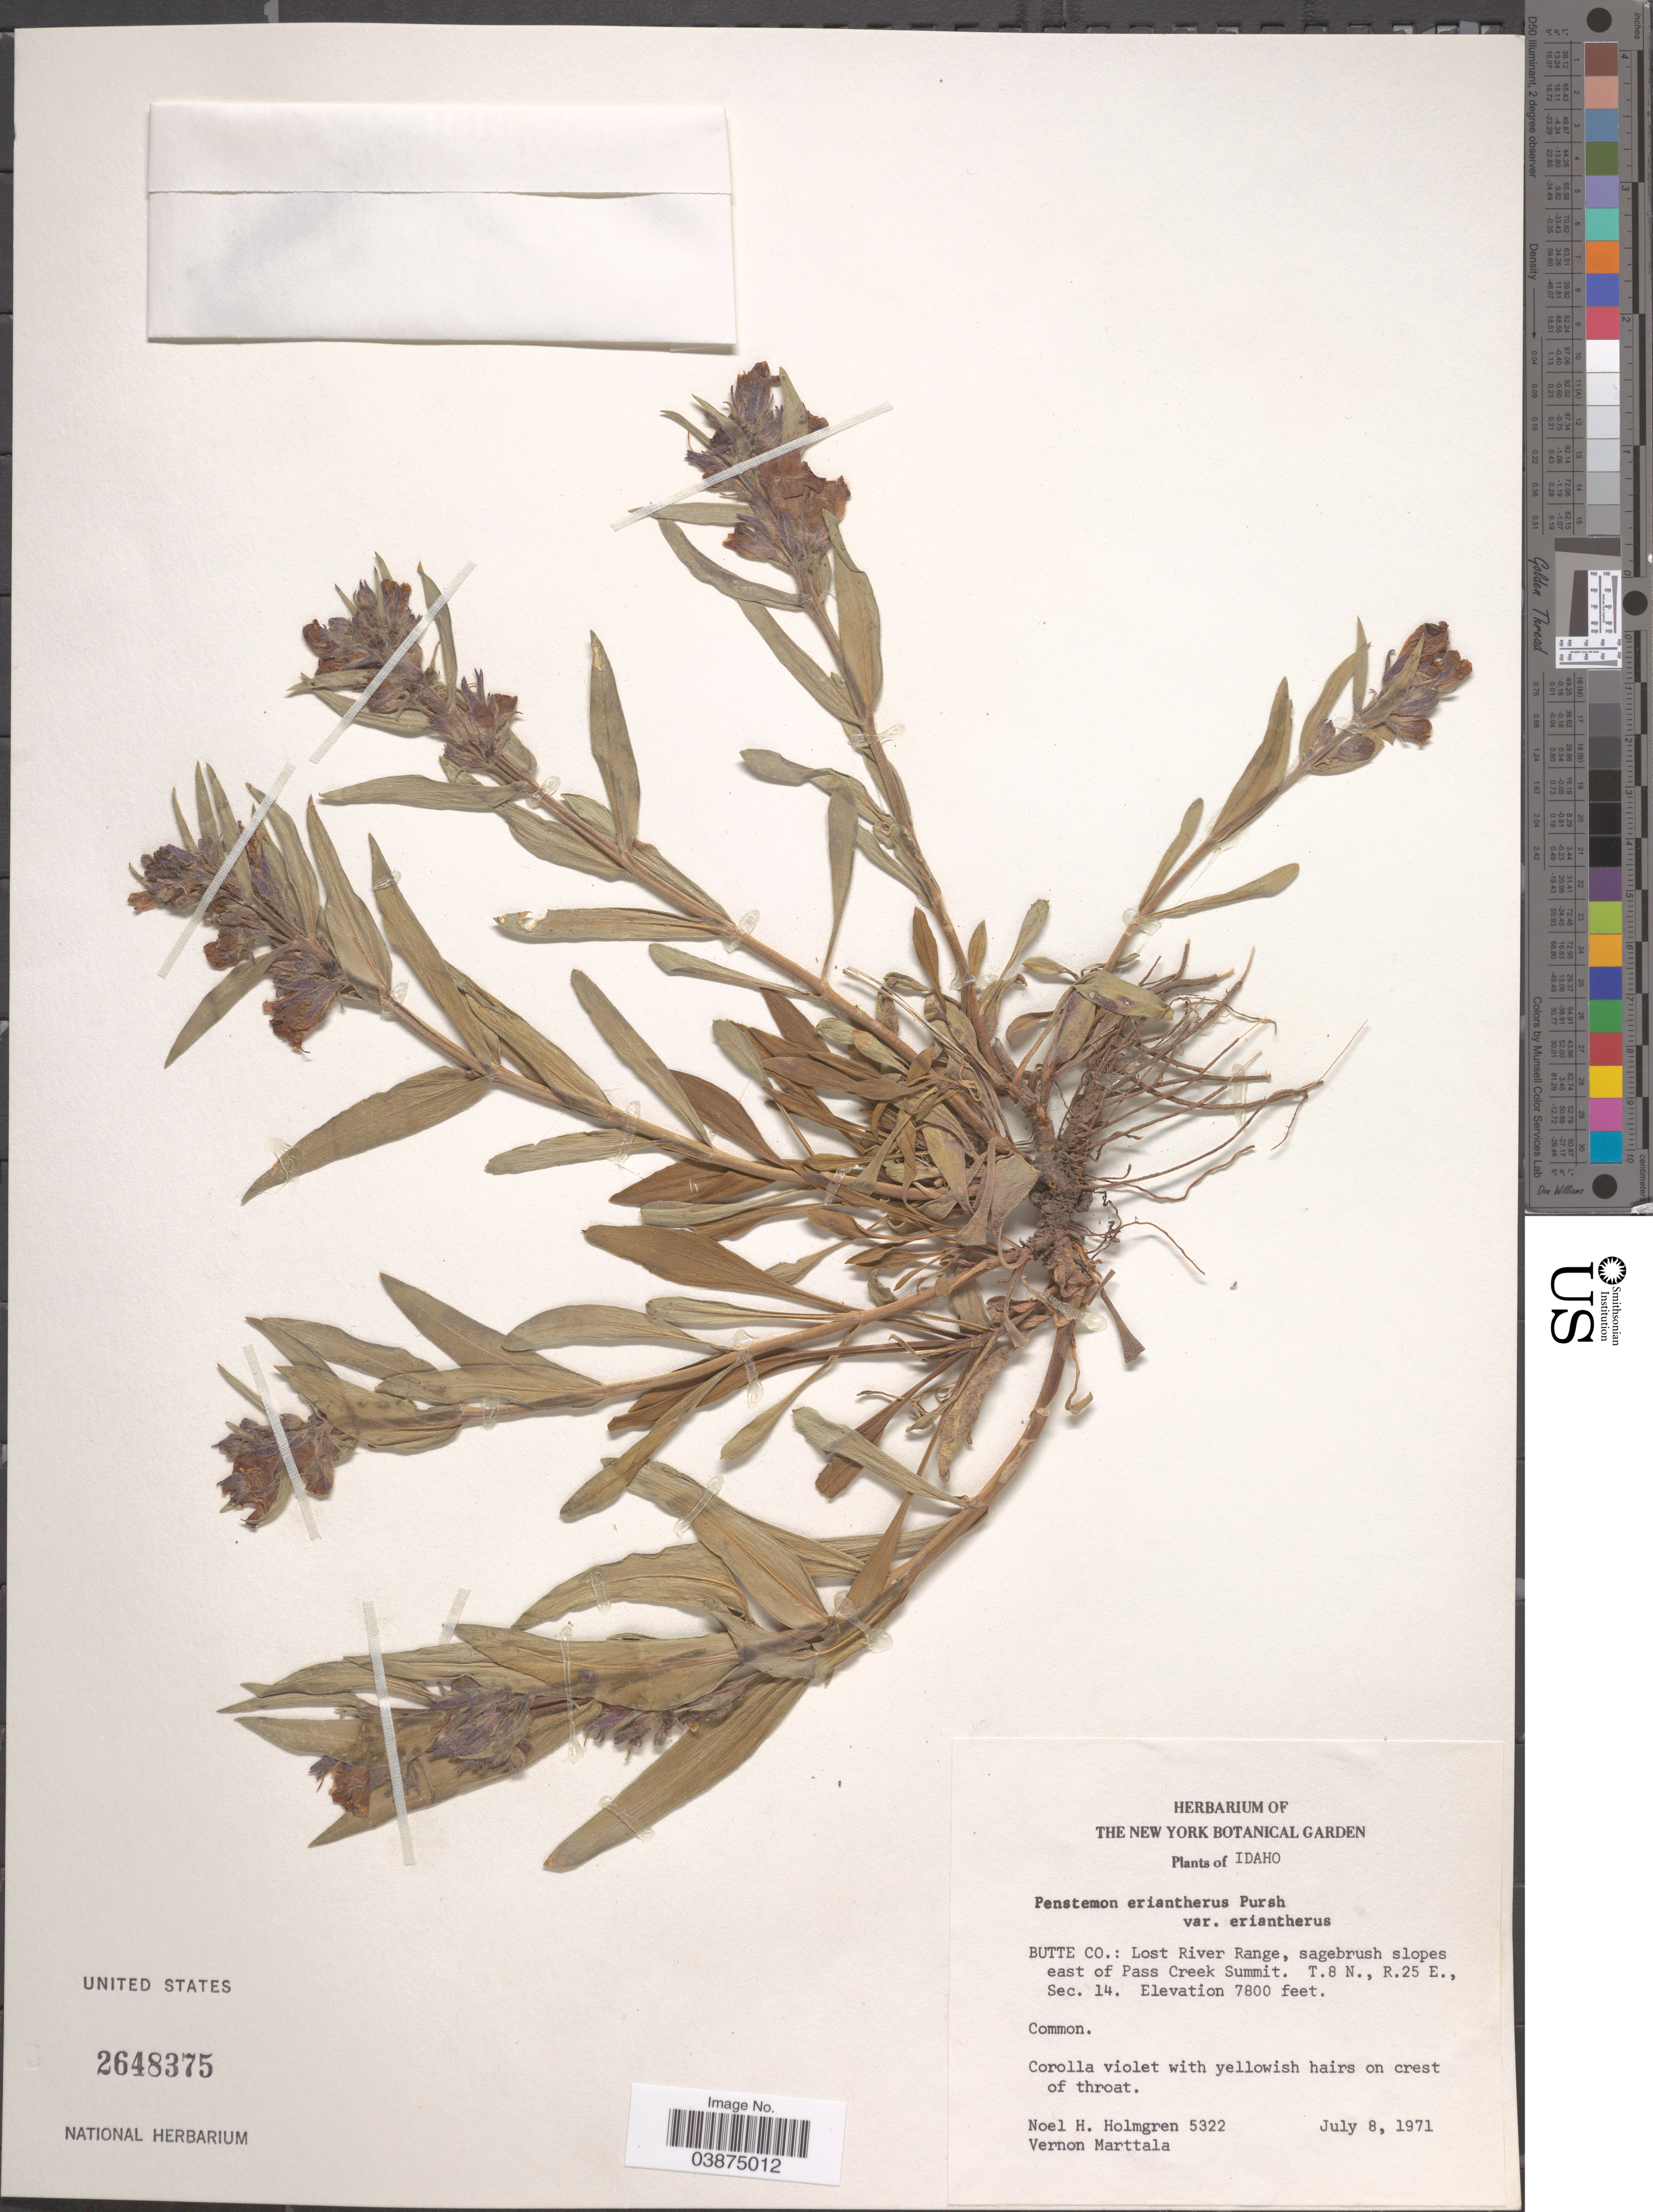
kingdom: Plantae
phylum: Tracheophyta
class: Magnoliopsida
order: Lamiales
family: Plantaginaceae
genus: Penstemon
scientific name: Penstemon eriantherus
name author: Pursh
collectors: N. H. Holmgren & V. Marttala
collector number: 5322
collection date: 1971-07-08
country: United States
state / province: Idaho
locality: Butte Co.: Lost River Range, sagebrush slopes east of Pass Creek Summit. T.8 N., R.25 E., Sec. 14.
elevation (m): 2377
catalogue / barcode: US 2648375